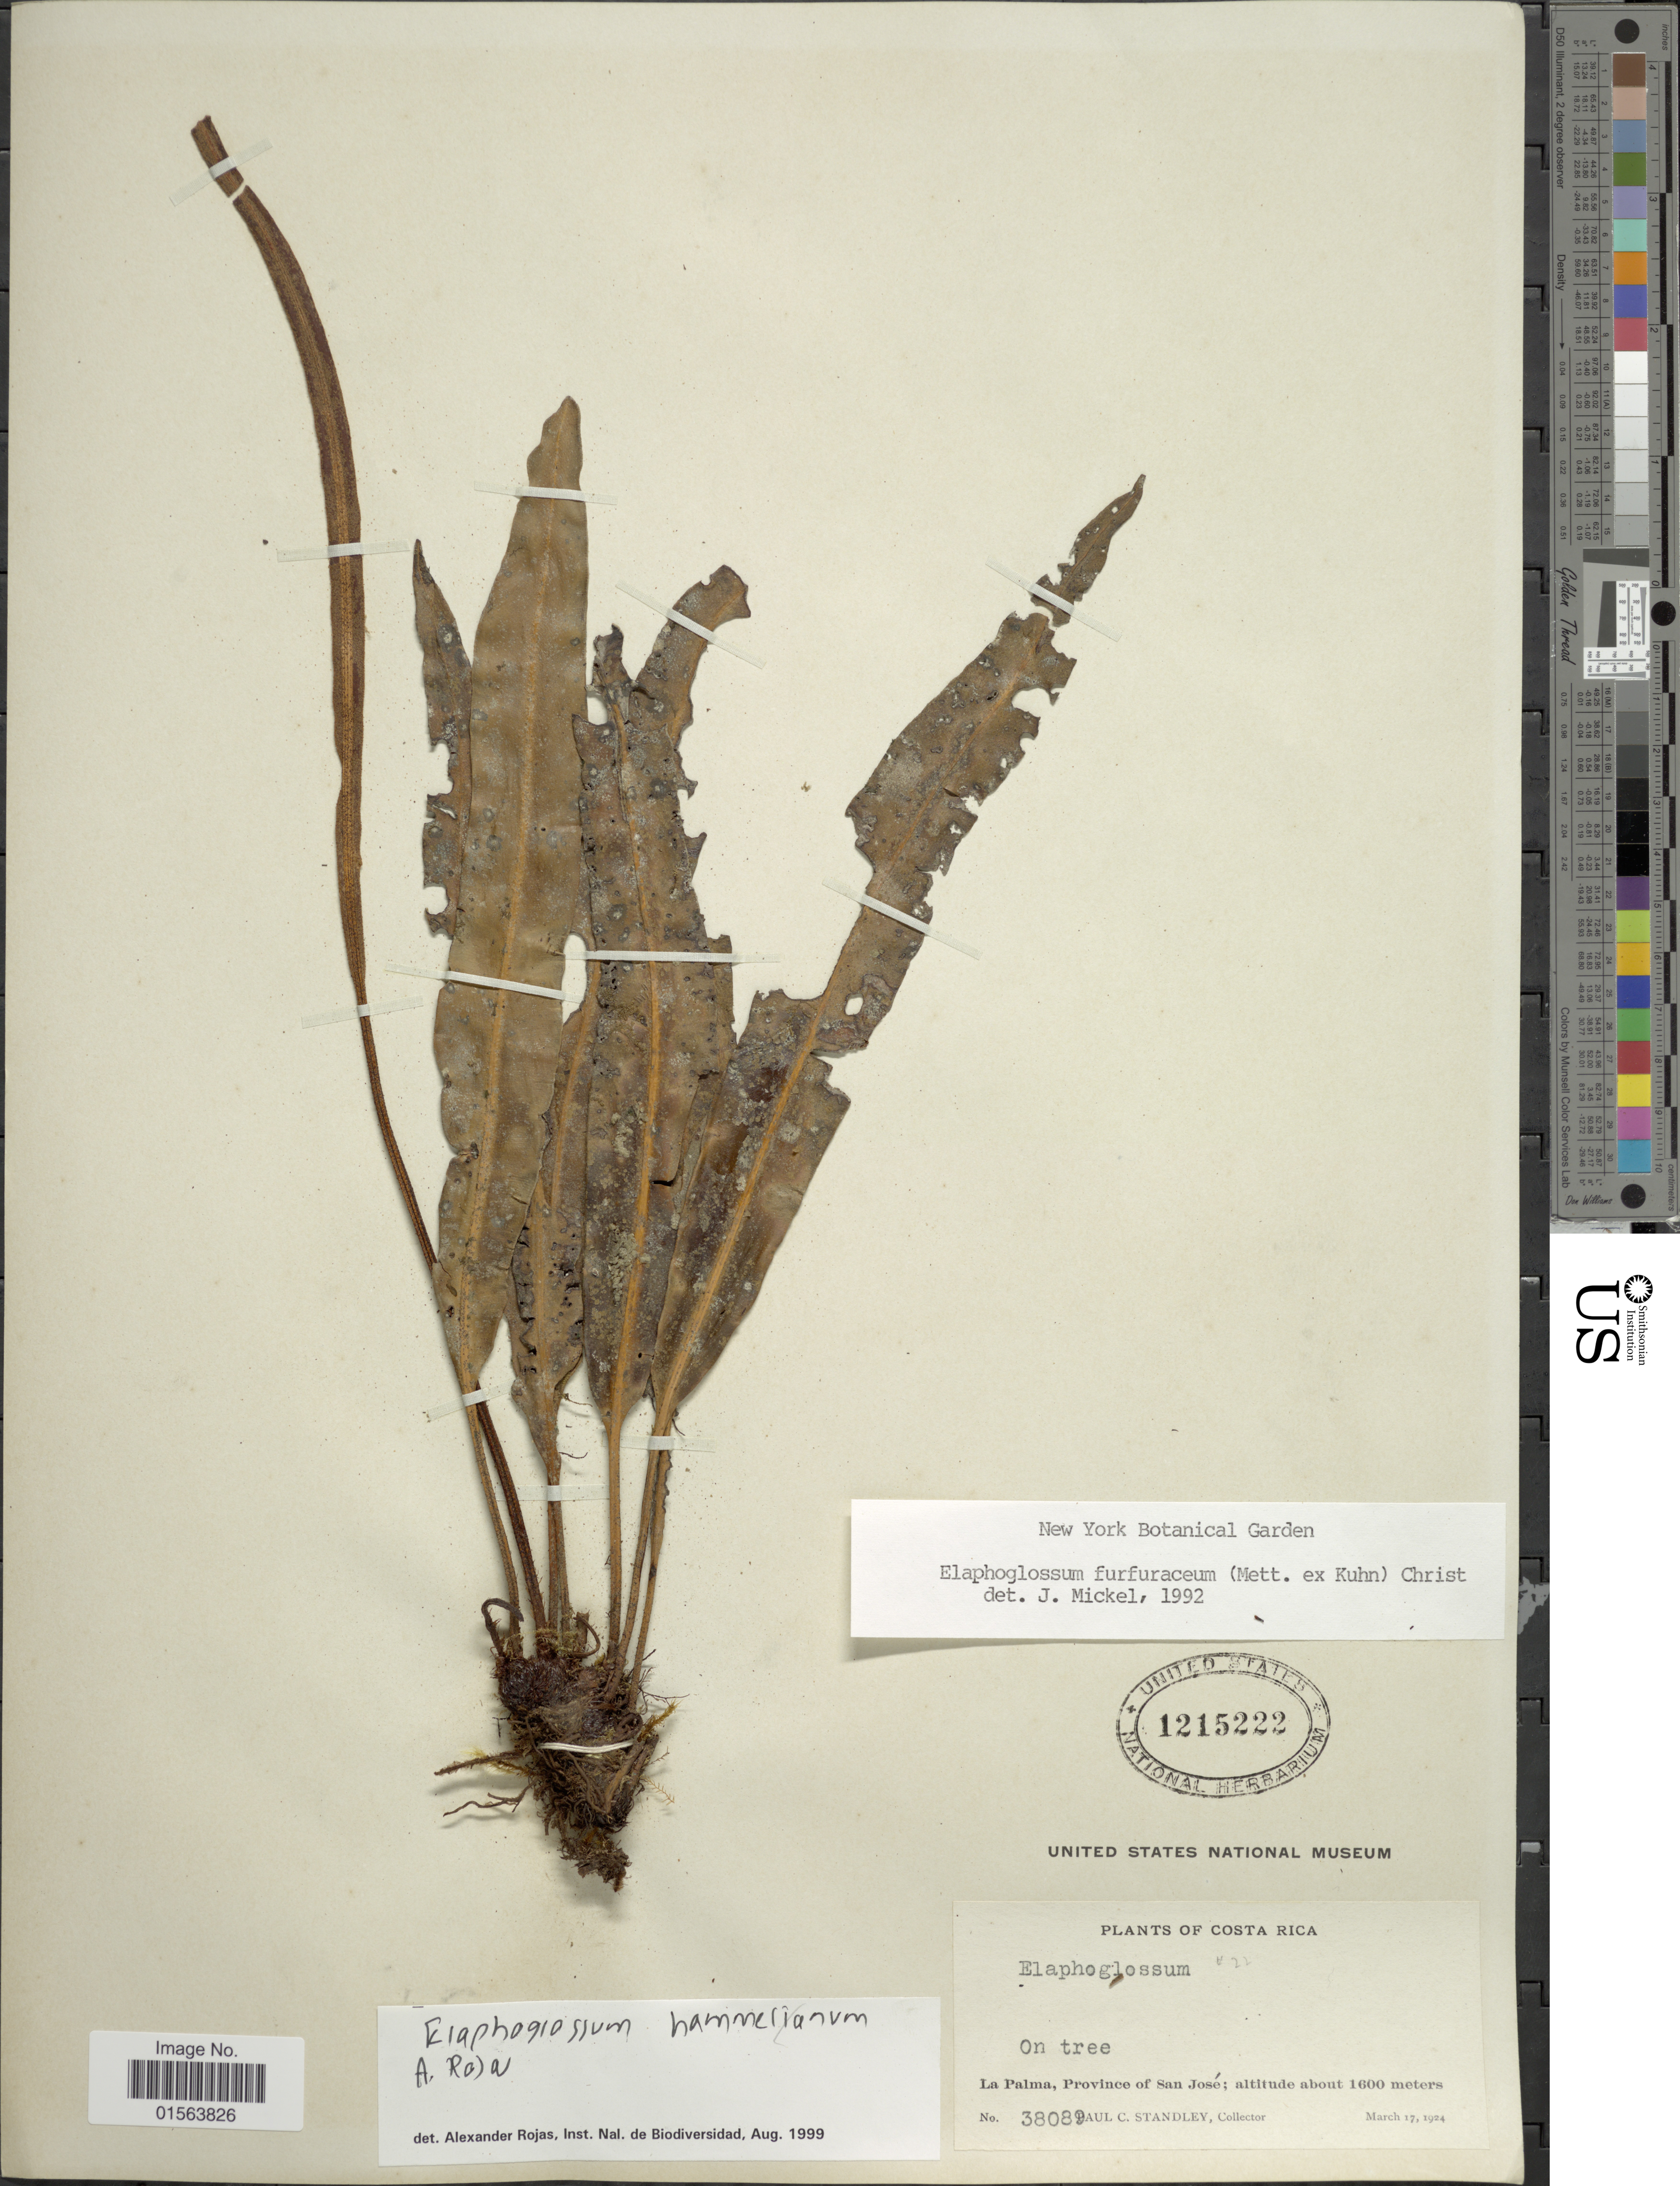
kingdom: Plantae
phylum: Tracheophyta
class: Polypodiopsida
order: Polypodiales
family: Dryopteridaceae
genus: Elaphoglossum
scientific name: Elaphoglossum hammelianum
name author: A. Rojas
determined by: Matos, F. B.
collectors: P. C. Standley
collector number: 38089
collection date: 1924-03-17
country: Costa Rica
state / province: San José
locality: La Palma, Province of San Jose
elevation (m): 1600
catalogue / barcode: US 1215222